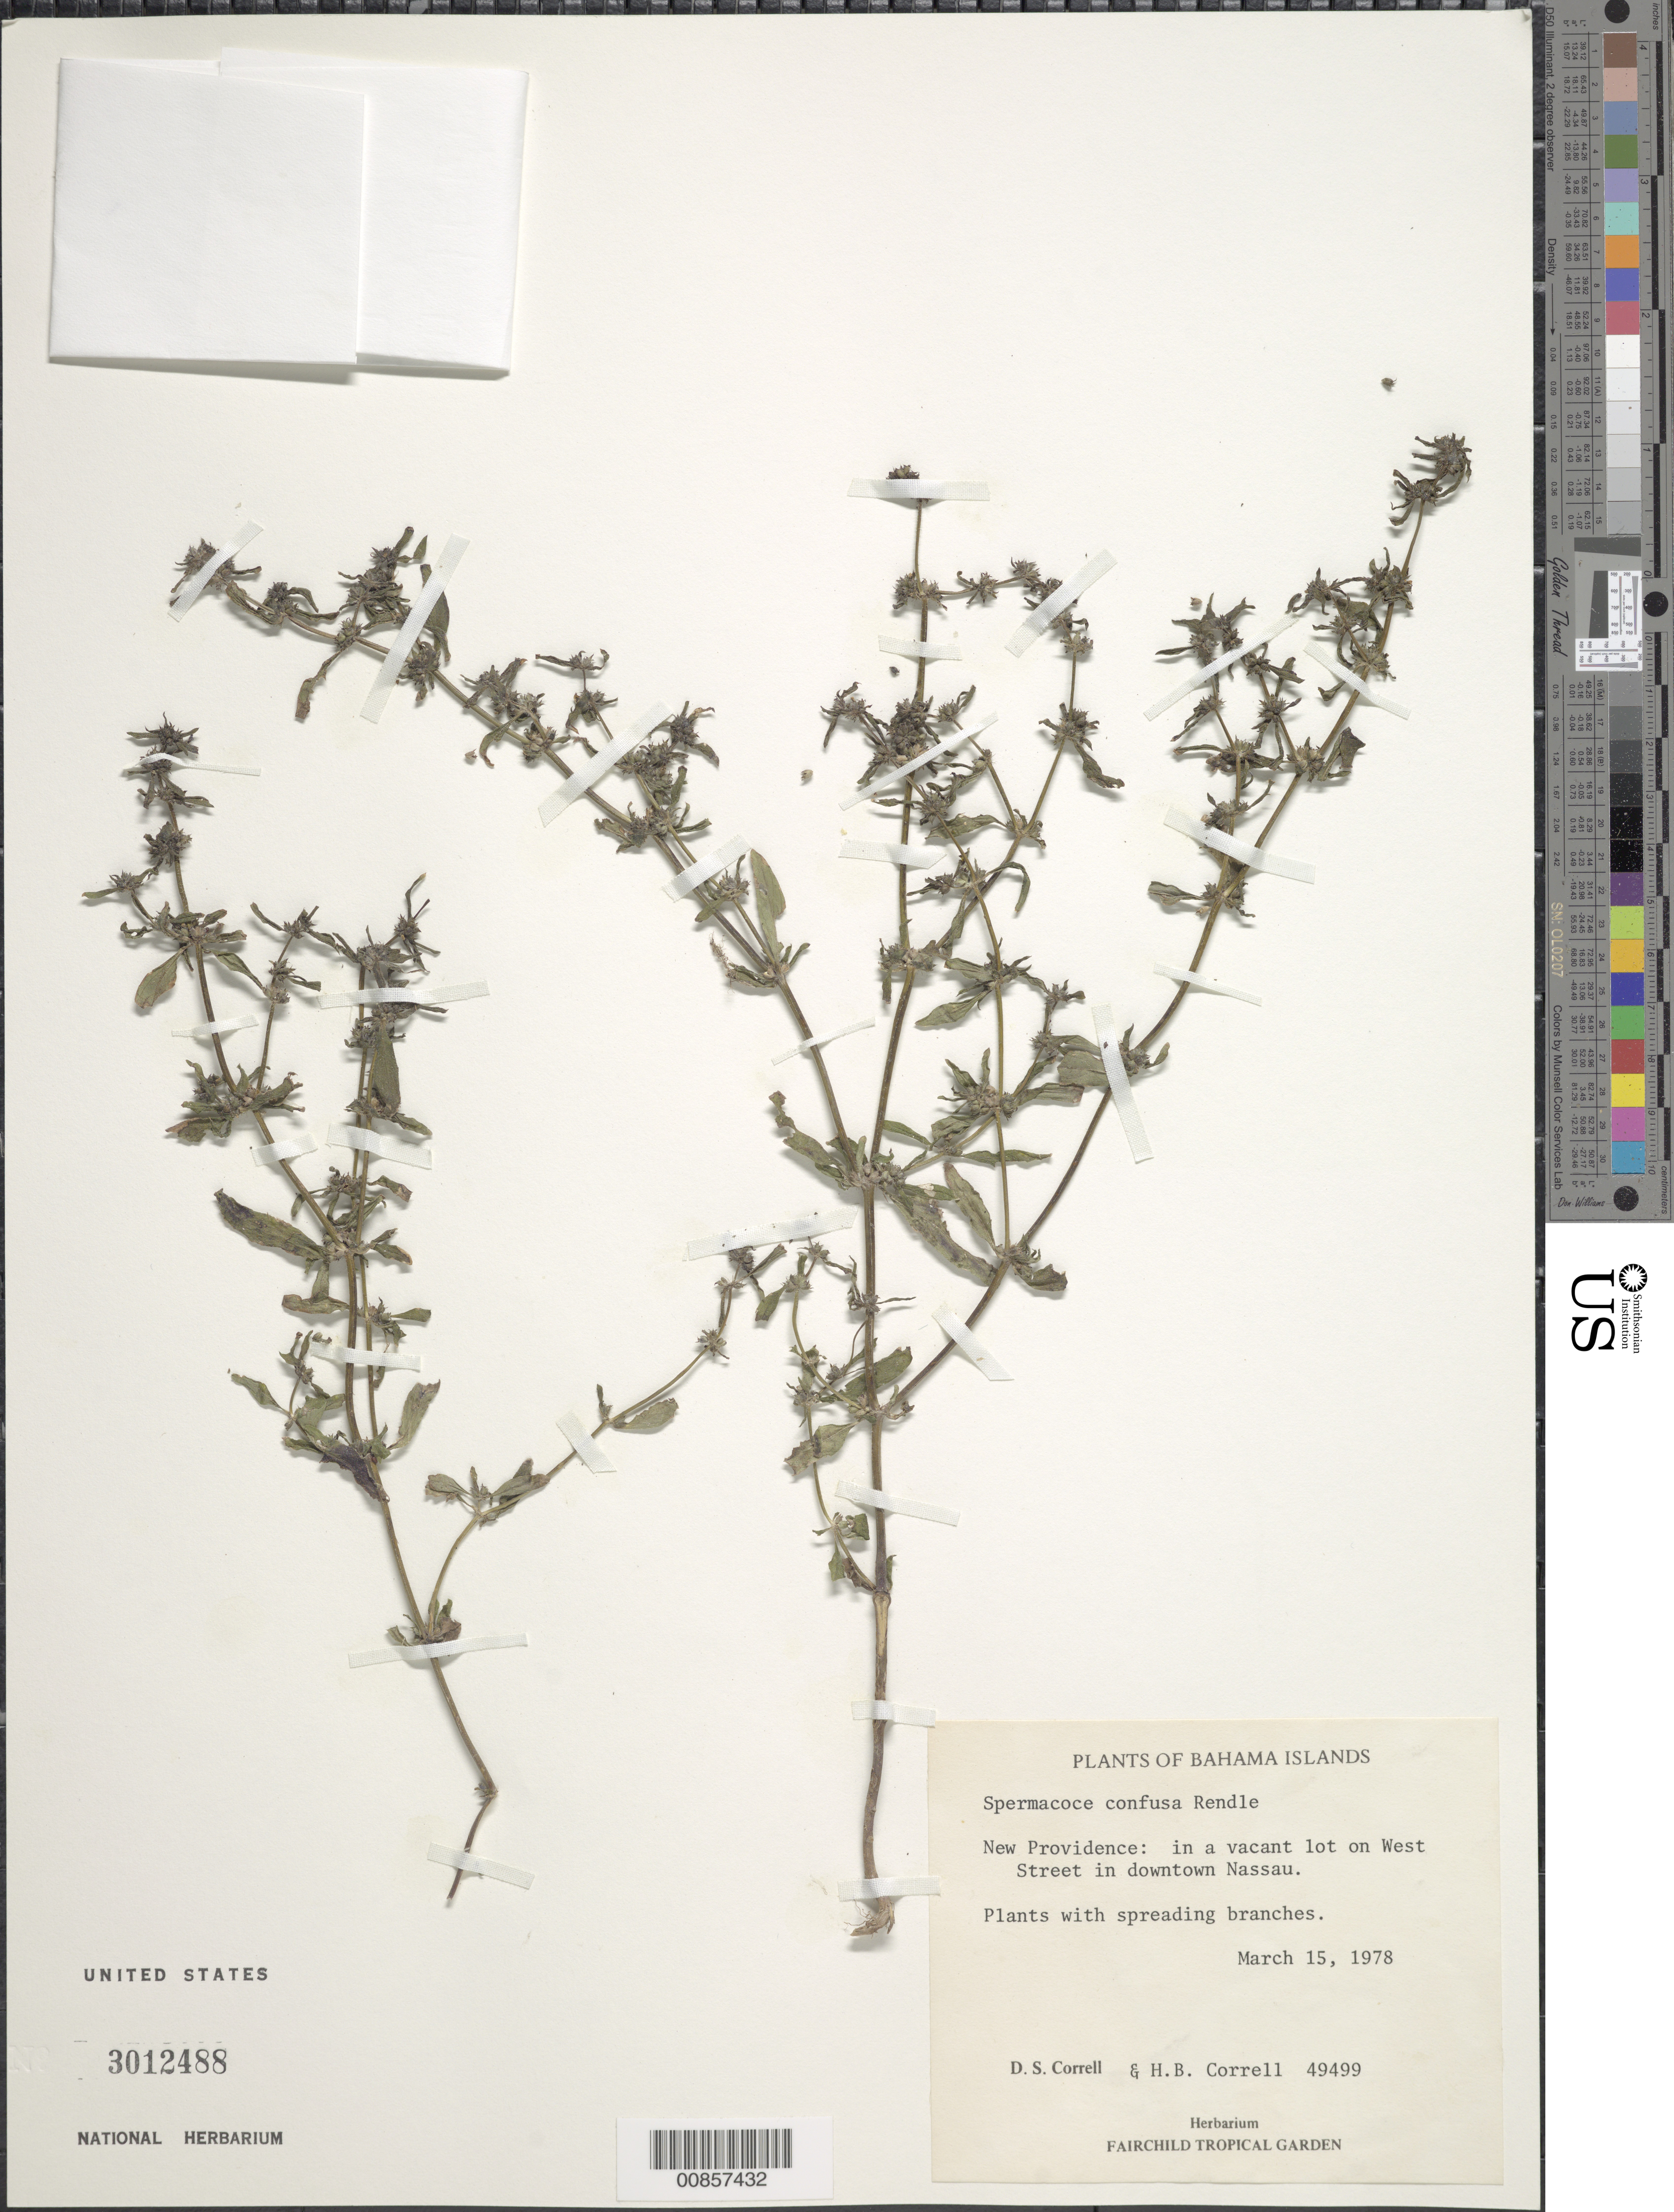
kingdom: Plantae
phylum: Tracheophyta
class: Magnoliopsida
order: Gentianales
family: Rubiaceae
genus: Spermacoce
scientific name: Spermacoce tenuior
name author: L.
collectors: D. S. Correll & H. Correll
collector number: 49499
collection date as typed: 15 Mar 1978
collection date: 1978-03-15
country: Bahamas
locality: New Providence: on West Street in downtown Nassau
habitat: Vacant lot in downtown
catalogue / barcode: US 3022488